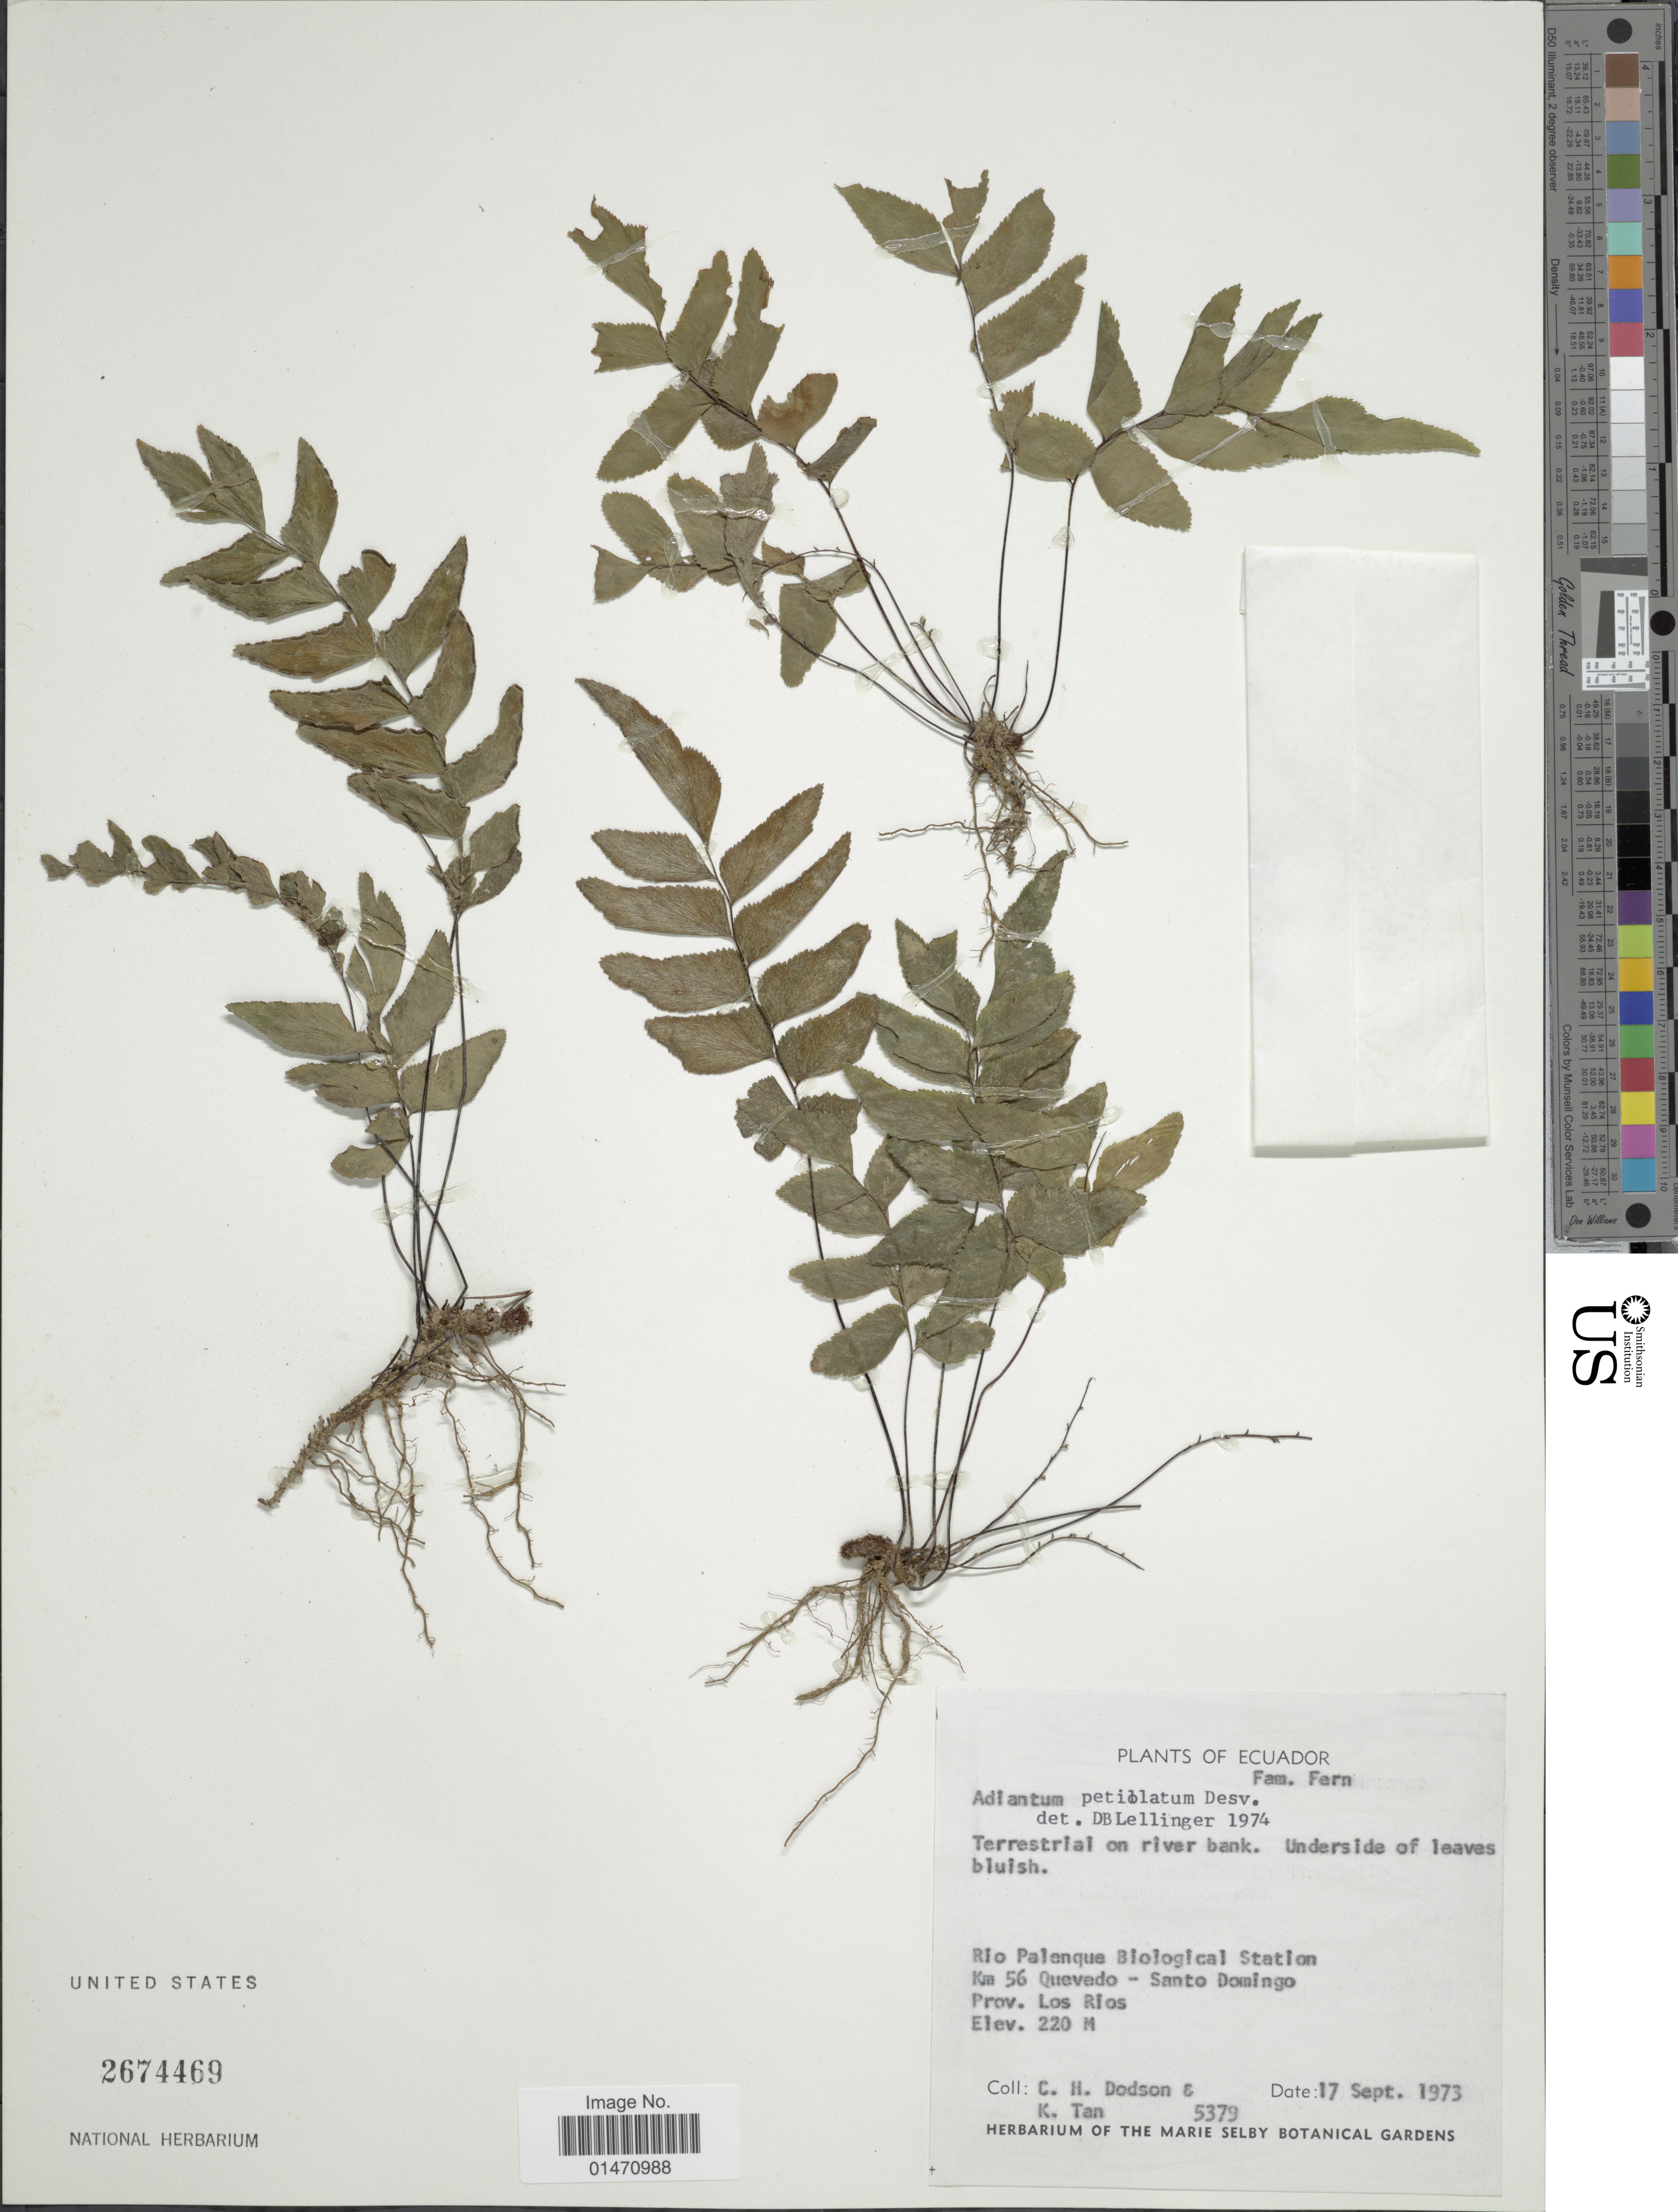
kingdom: Plantae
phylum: Tracheophyta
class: Polypodiopsida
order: Polypodiales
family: Pteridaceae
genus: Adiantum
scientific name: Adiantum petiolatum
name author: Desv.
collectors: C. H. Dodson & K. Tan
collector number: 5379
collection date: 1973-09-17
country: Ecuador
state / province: Los Ríos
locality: PLants of Ecuador, Rio Palenque Biological Station km 56 Quevedo-Santo Domingo, Prov. Los Rios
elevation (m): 220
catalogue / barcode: US 2674469